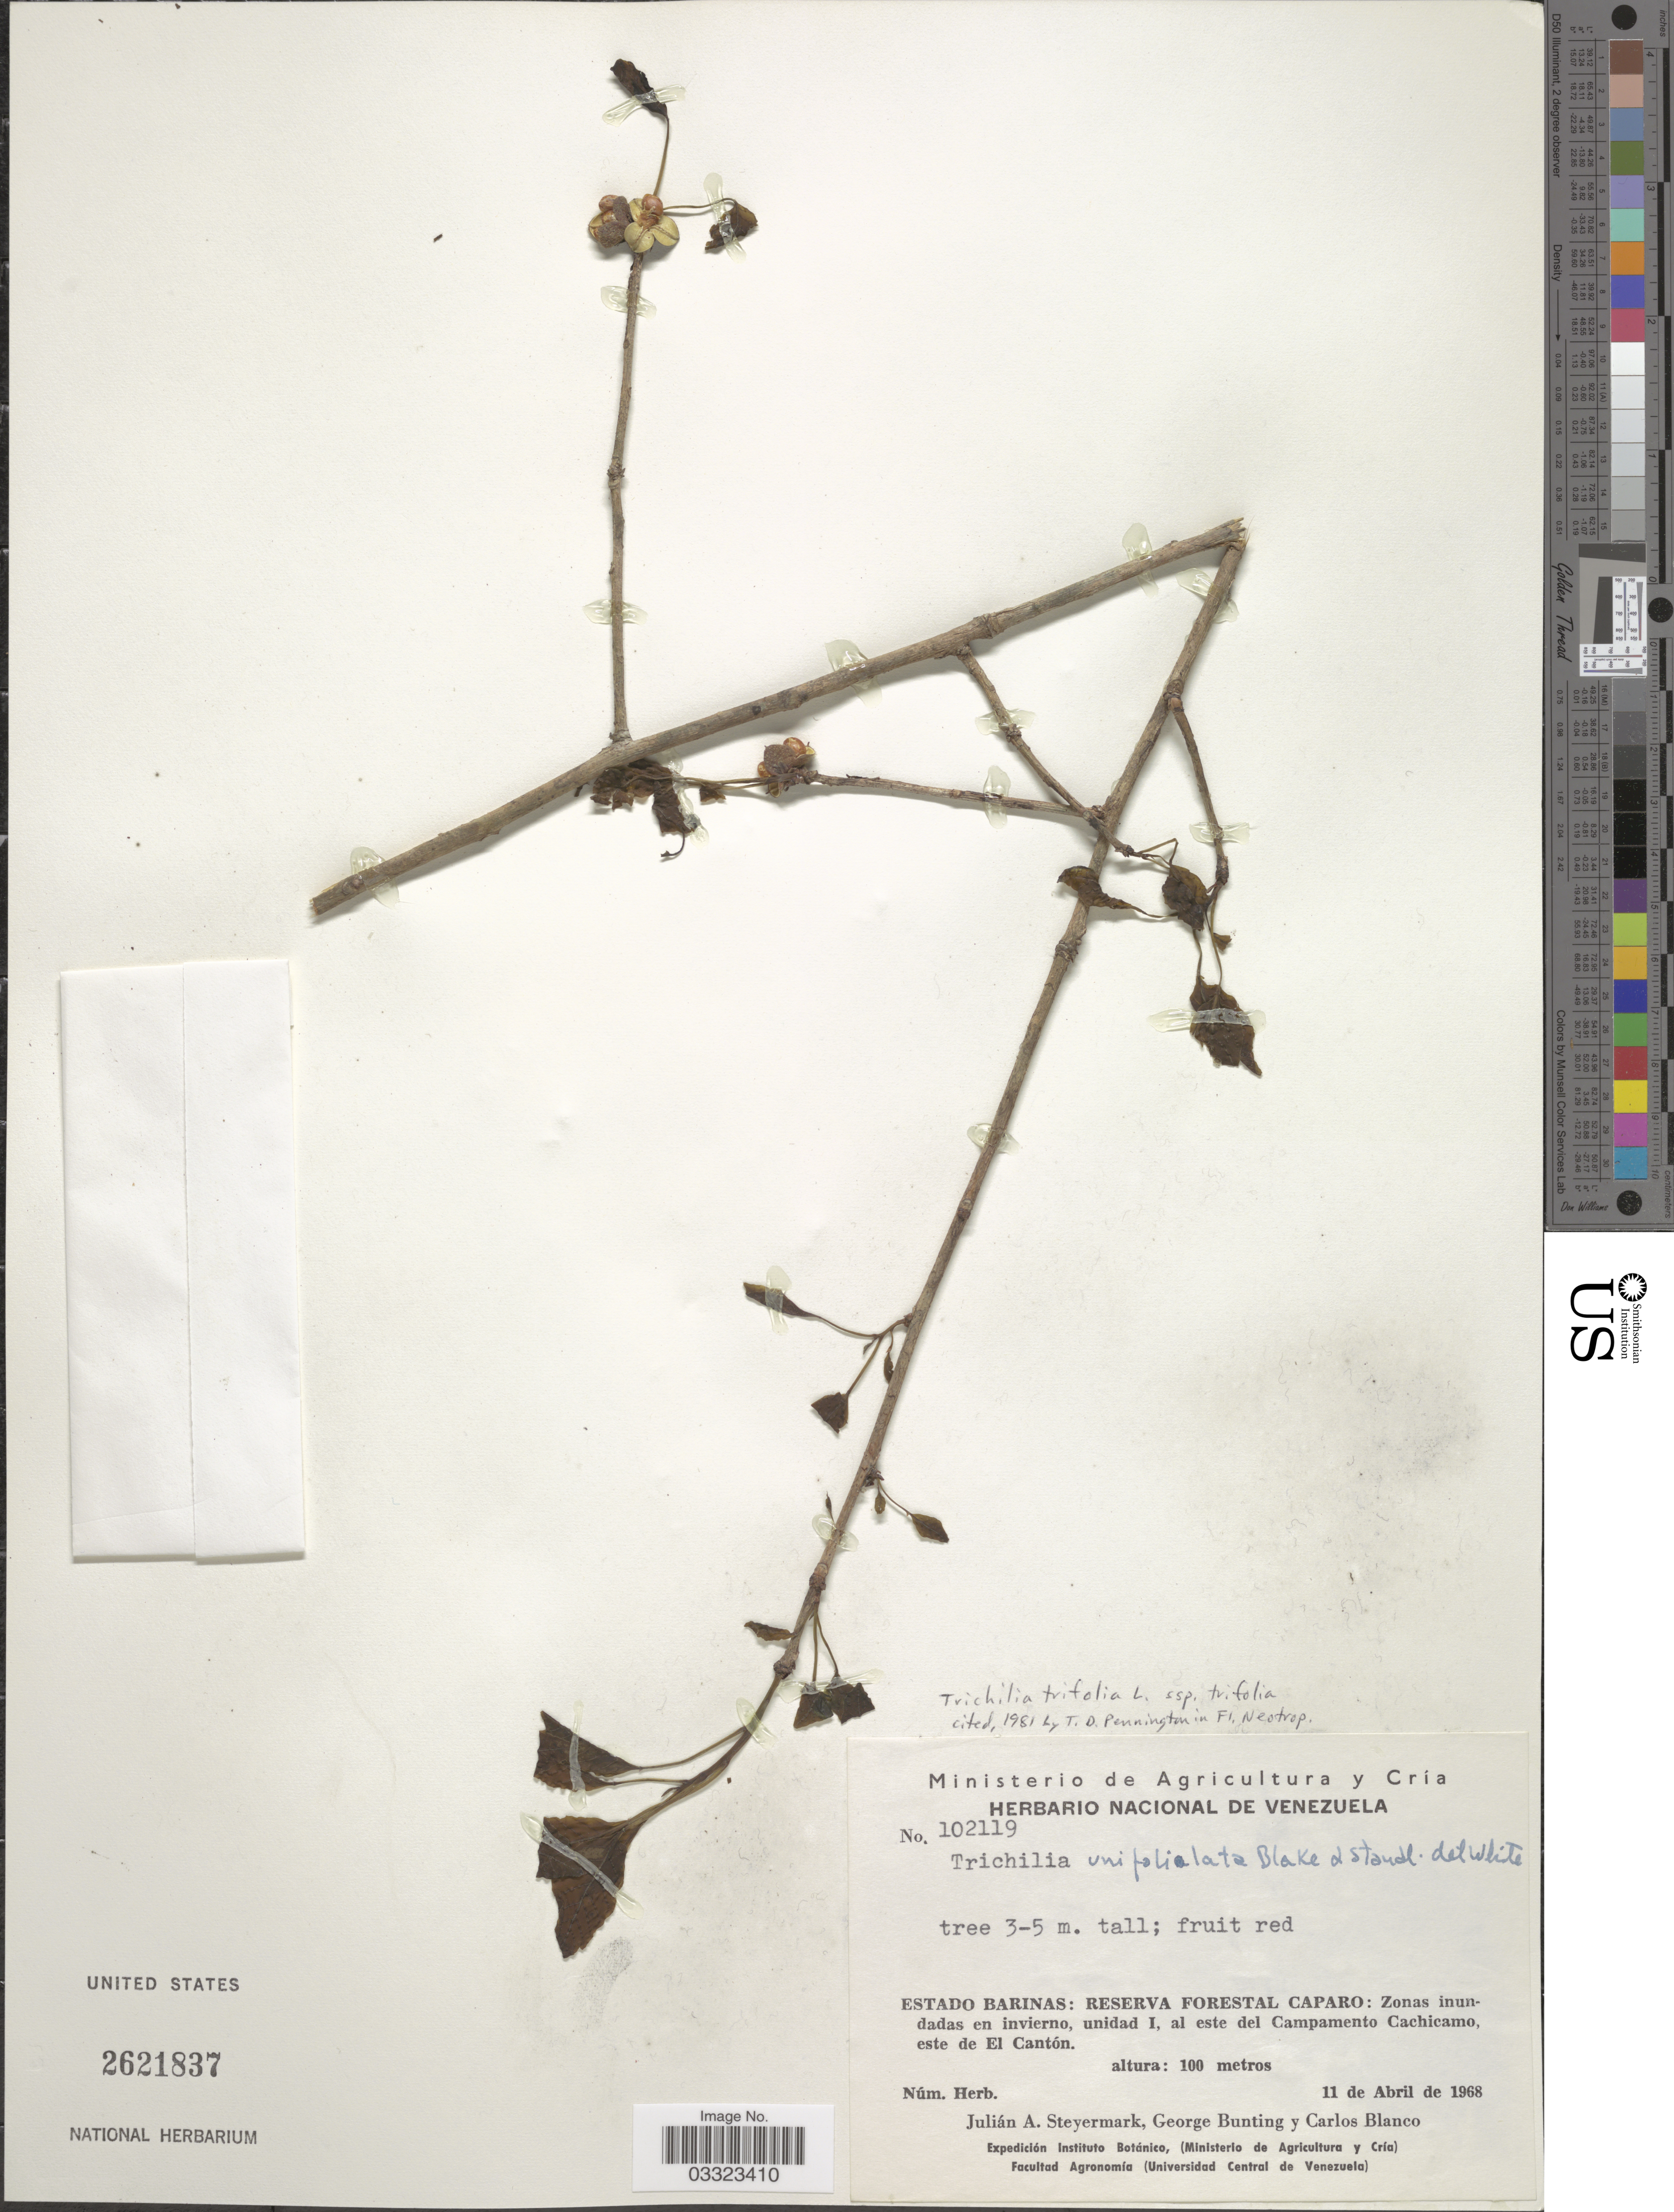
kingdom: Plantae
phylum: Tracheophyta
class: Magnoliopsida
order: Sapindales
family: Meliaceae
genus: Trichilia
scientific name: Trichilia trifolia subsp. trifolia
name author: L.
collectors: J. Steyermark, G. S. Bunting & C. Blanco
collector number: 102119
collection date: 1968-04-11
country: Venezuela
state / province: Barinas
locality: Reserva Forestal Caparo: Zonas inundadas en invierno, unidad I, al este del Campamento Cachicamo, este de El Cantón.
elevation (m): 100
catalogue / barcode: US 2621837